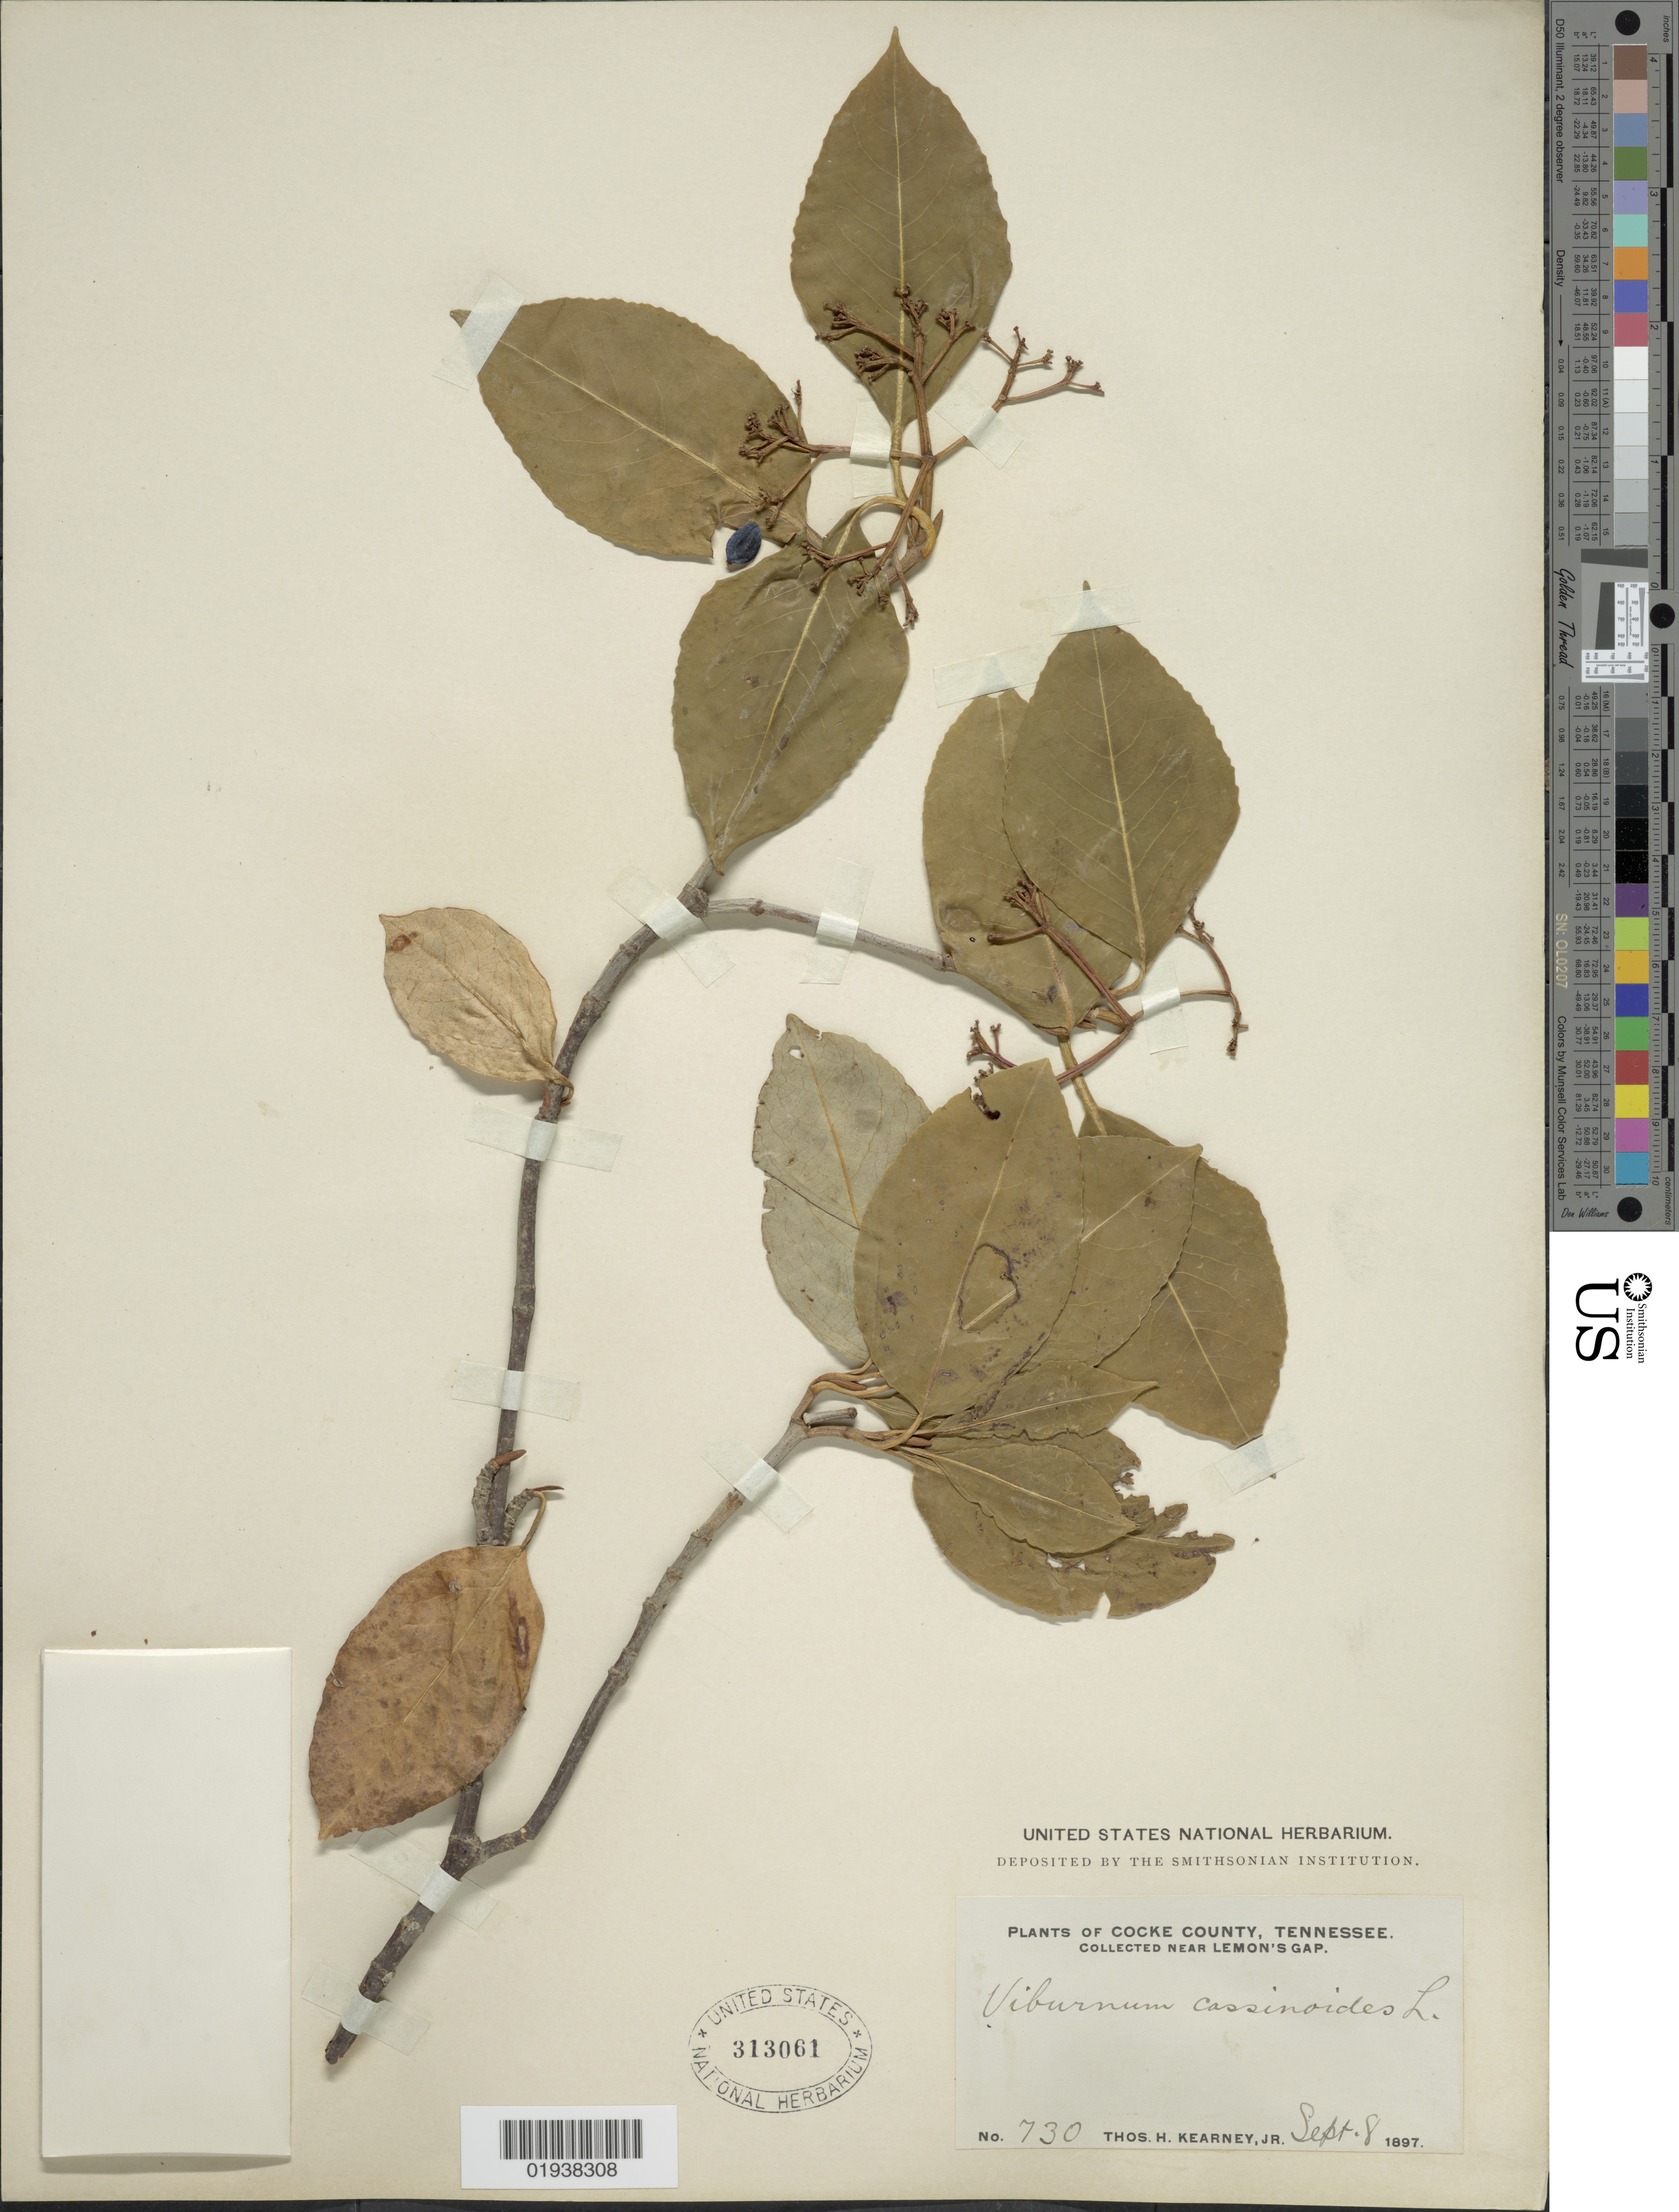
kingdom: Plantae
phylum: Tracheophyta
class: Magnoliopsida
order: Dipsacales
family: Viburnaceae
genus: Viburnum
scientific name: Viburnum cassinoides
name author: L.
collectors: T. H. Kearney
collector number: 730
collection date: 1897-09-08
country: United States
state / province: Tennessee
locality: Cocke County. Near Lemon's Gap.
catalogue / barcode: US 313061